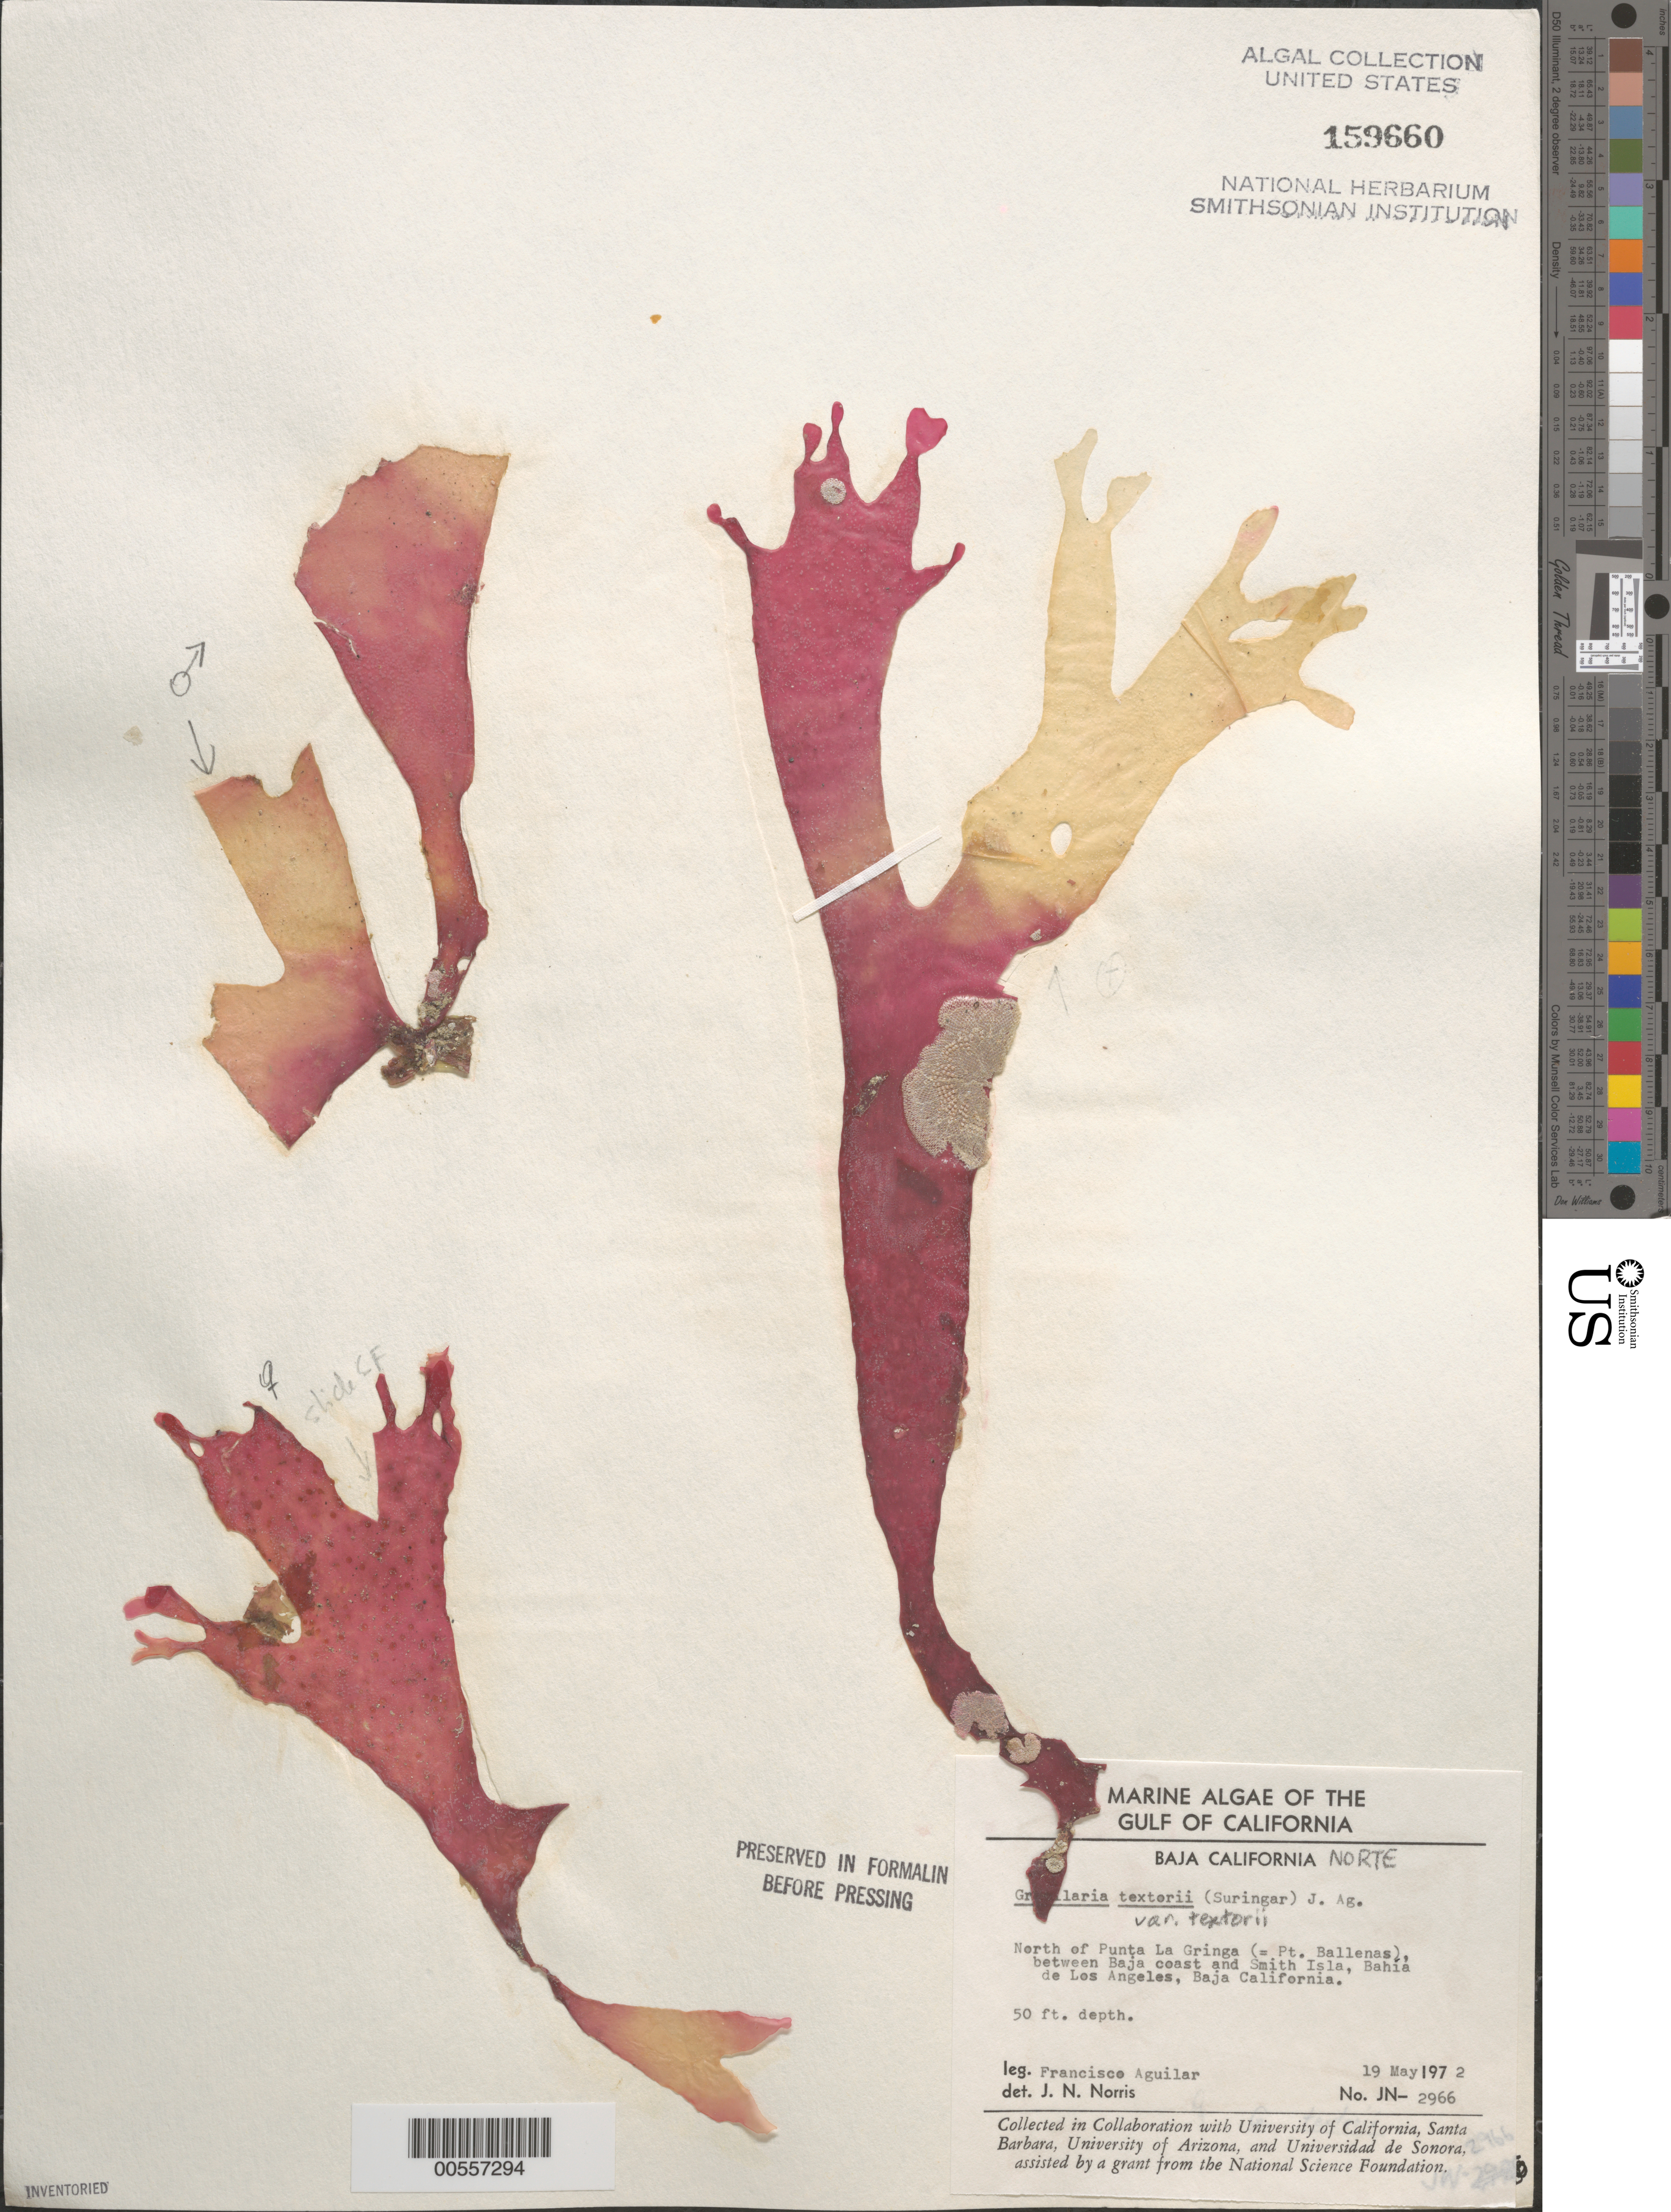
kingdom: Plantae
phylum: Rhodophyta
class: Florideophyceae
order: Gracilariales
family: Gracilariaceae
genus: Gracilaria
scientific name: Gracilaria textorii var. textorii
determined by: Norris, James N.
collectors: F. Aguilar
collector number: JN-2966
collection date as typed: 19 May 1972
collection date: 1972-05-19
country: Mexico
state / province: Baja California Norte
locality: Bahia de los Angeles, north of Punta La Gringa (Pt. Ballenas), between Baja and Isla Smith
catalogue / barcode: US 159660